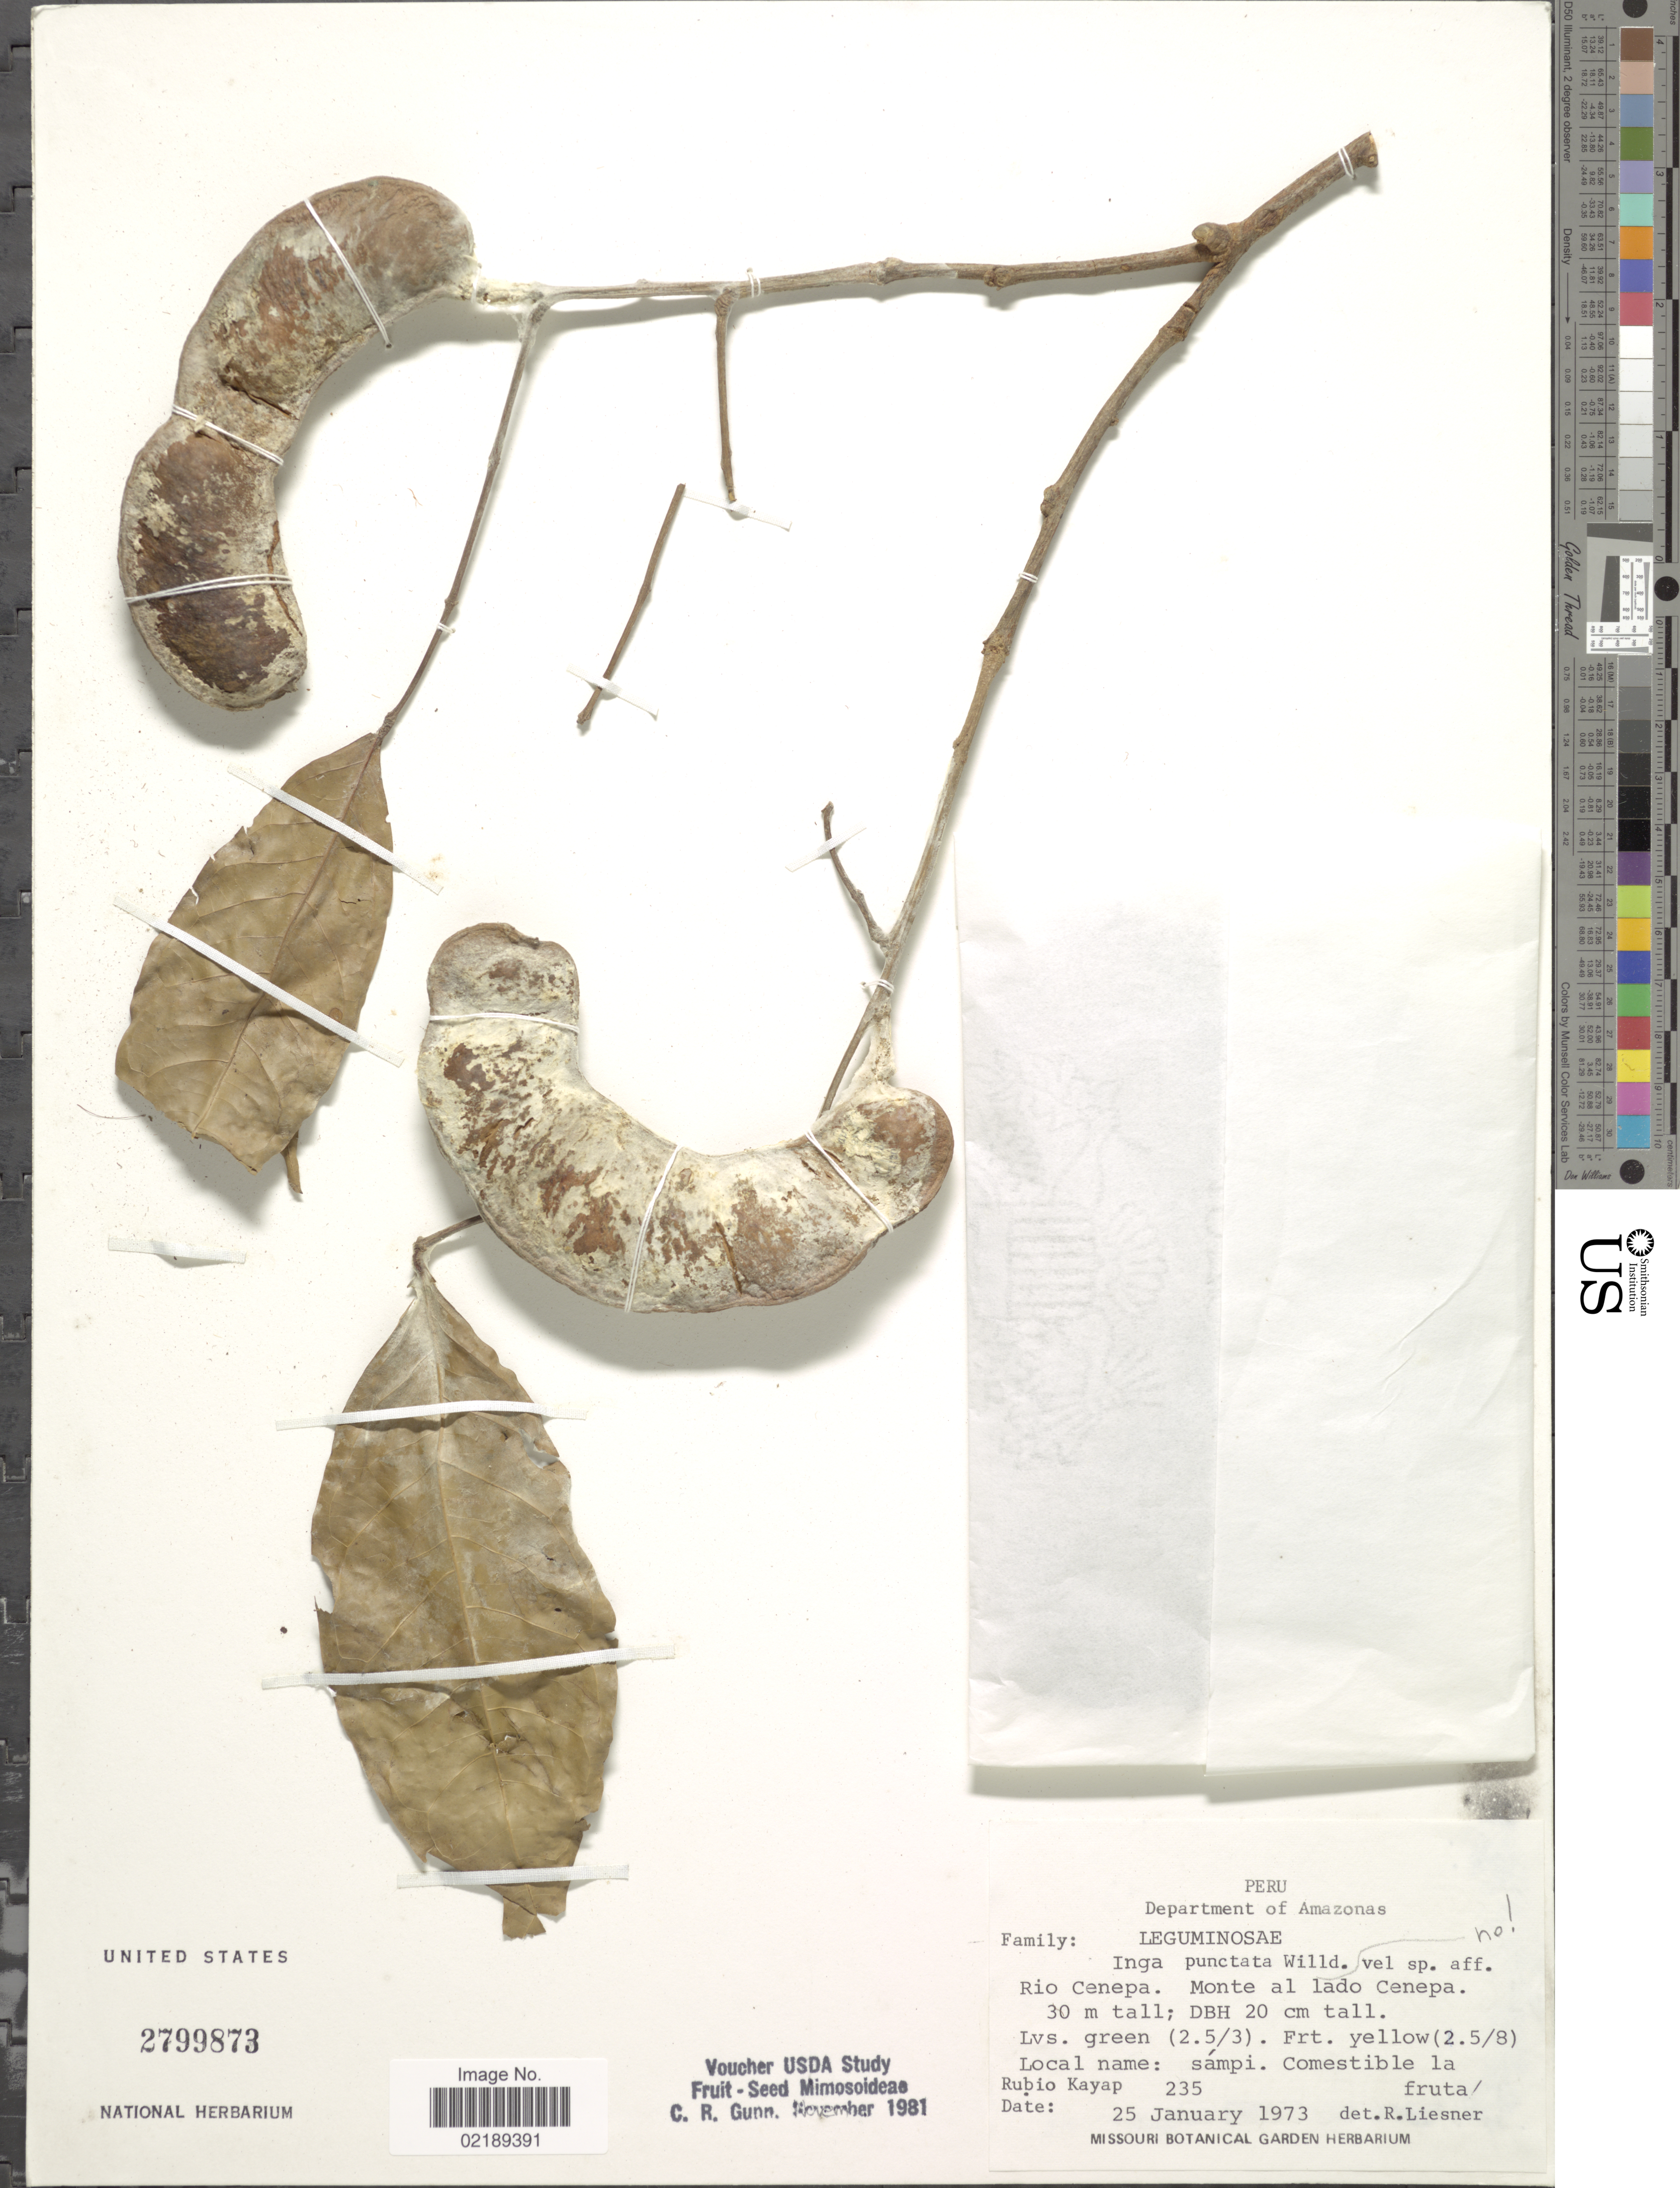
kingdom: Plantae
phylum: Tracheophyta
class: Magnoliopsida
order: Fabales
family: Fabaceae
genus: Inga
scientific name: Inga punctata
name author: Willd.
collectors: R. Kayap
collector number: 235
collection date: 1973-01-25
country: Peru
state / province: Amazonas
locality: Rio Cenepa, Monte al lado Cenepa.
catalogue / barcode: US 2799873